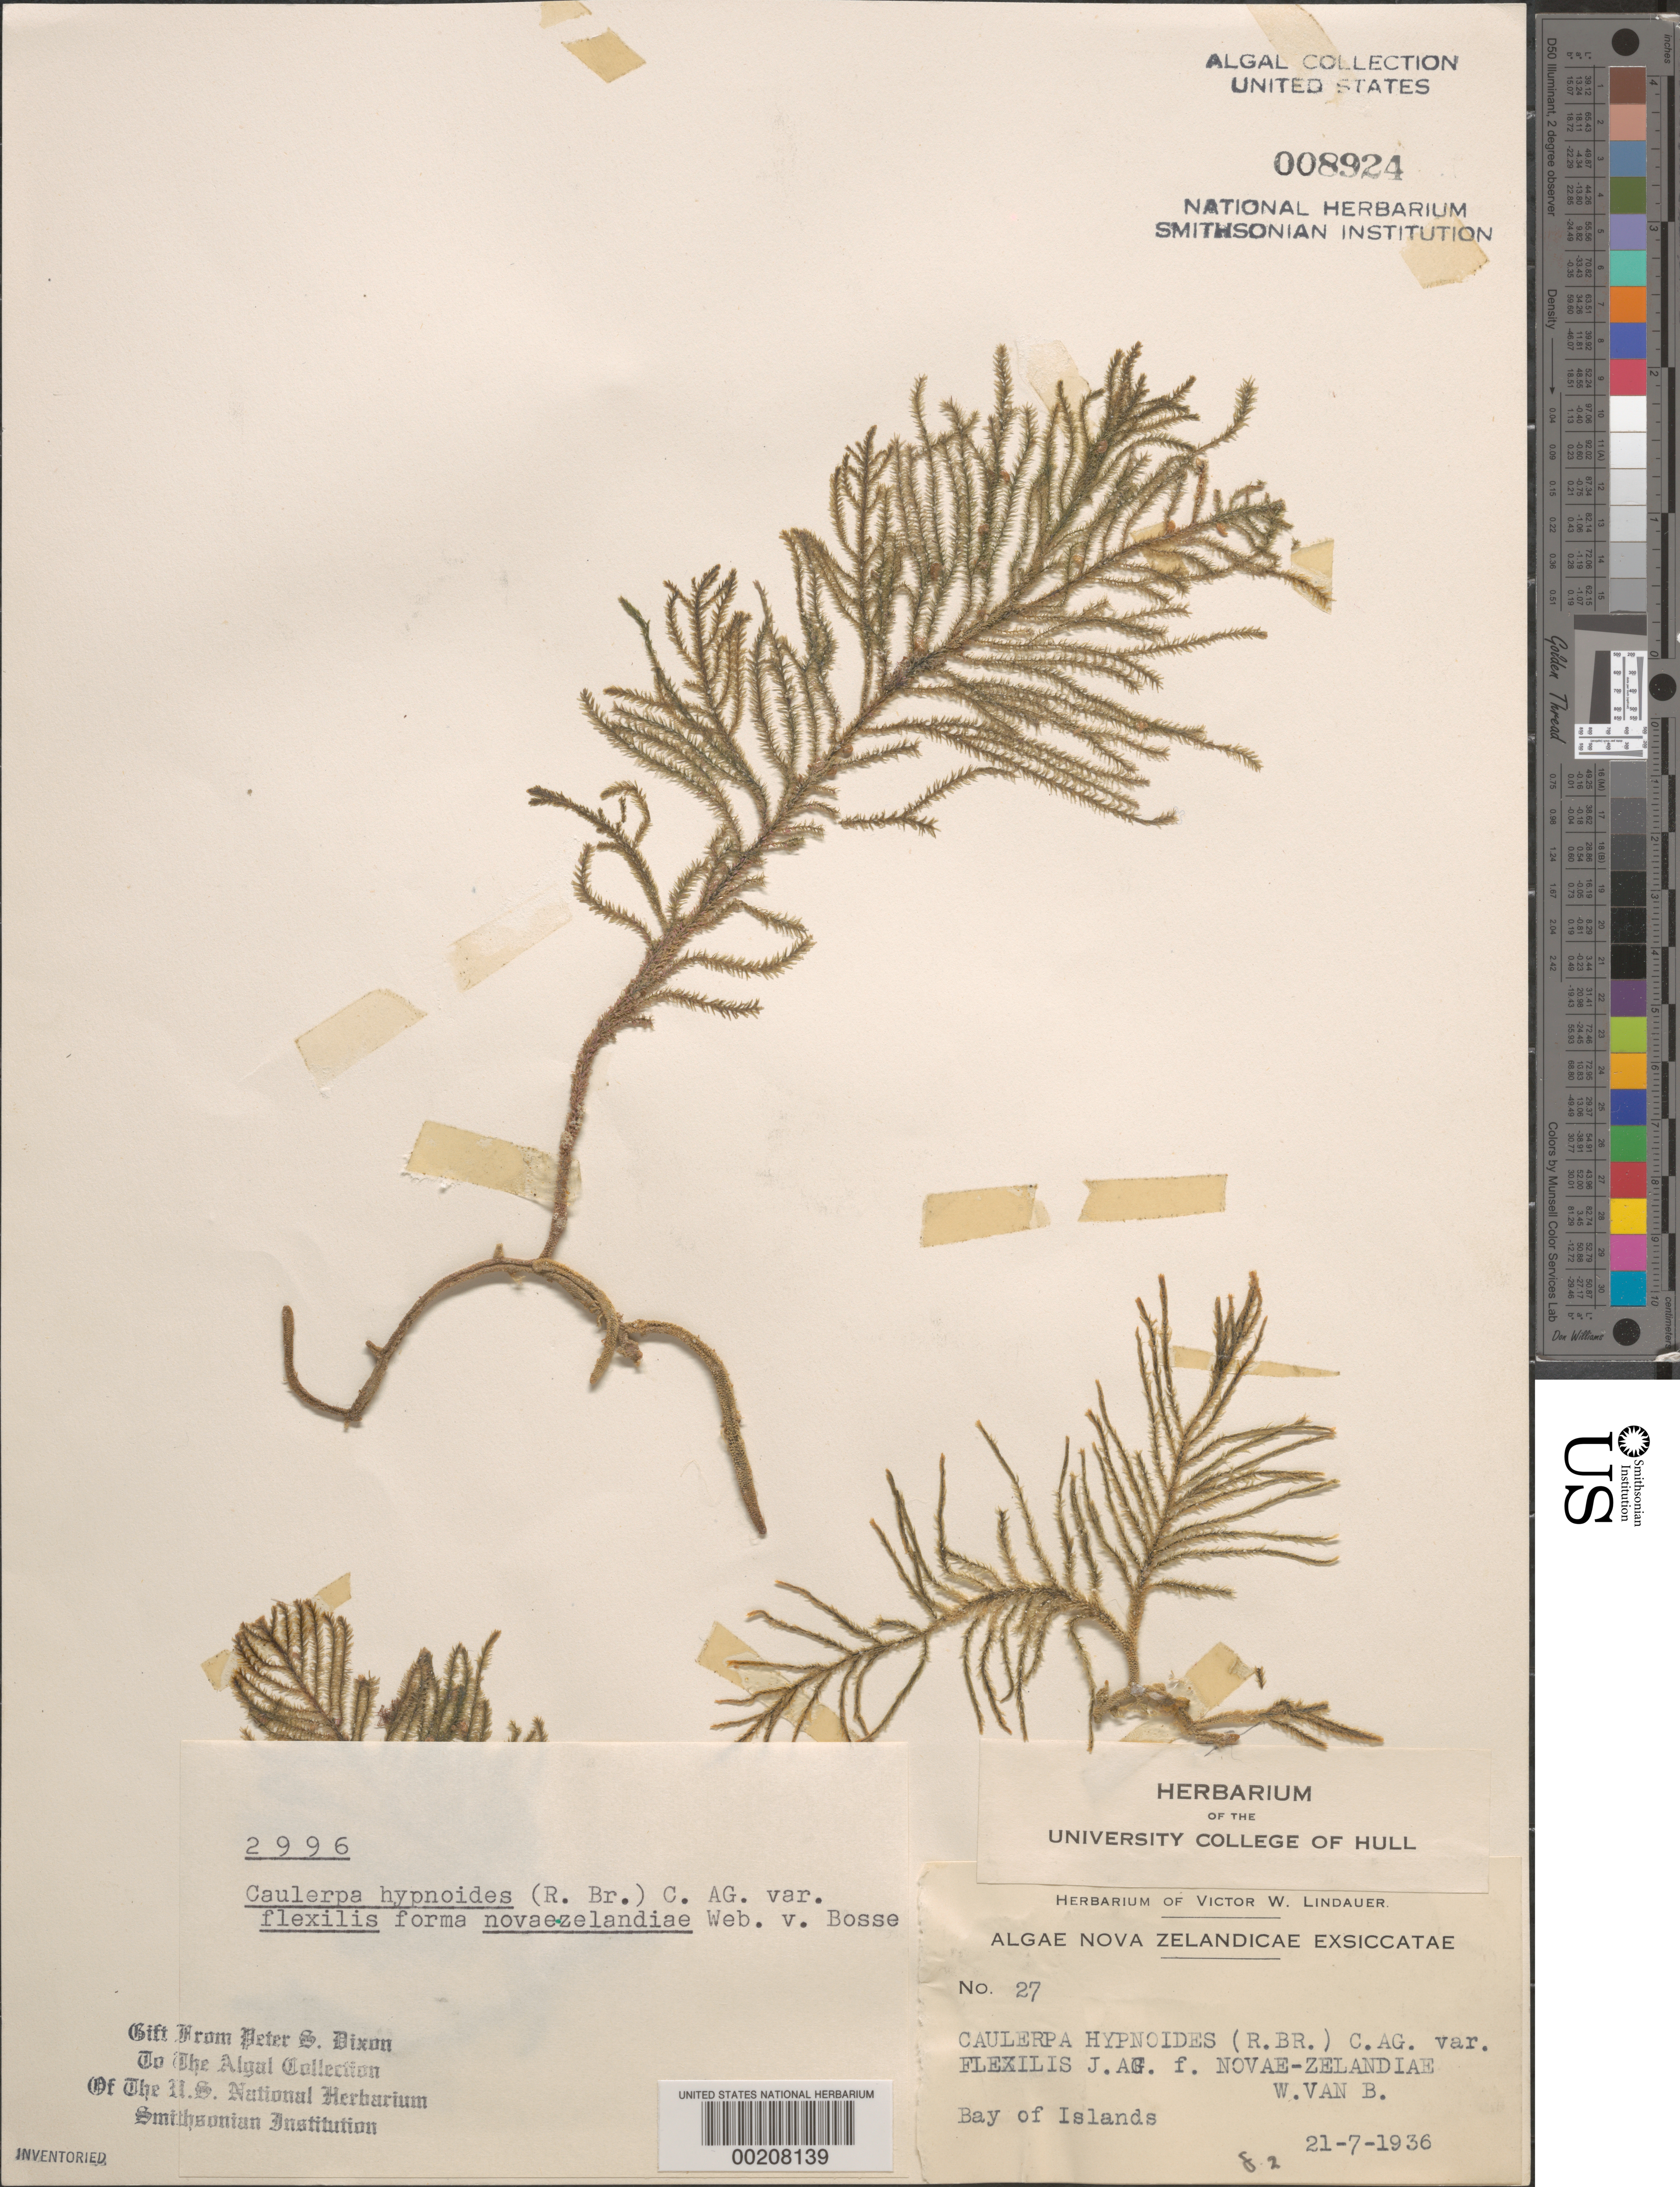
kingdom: Plantae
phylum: Chlorophyta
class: Ulvophyceae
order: Bryopsidales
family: Caulerpaceae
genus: Caulerpa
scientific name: Caulerpa flexilis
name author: J.V.Lamouroux ex C. Agardh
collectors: V. Lindauer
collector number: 27 & PSD 2996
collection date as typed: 21 Jul 1936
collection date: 1936-07-21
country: New Zealand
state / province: Northland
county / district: Far North District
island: North Island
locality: Bay of Islands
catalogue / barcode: US 8924